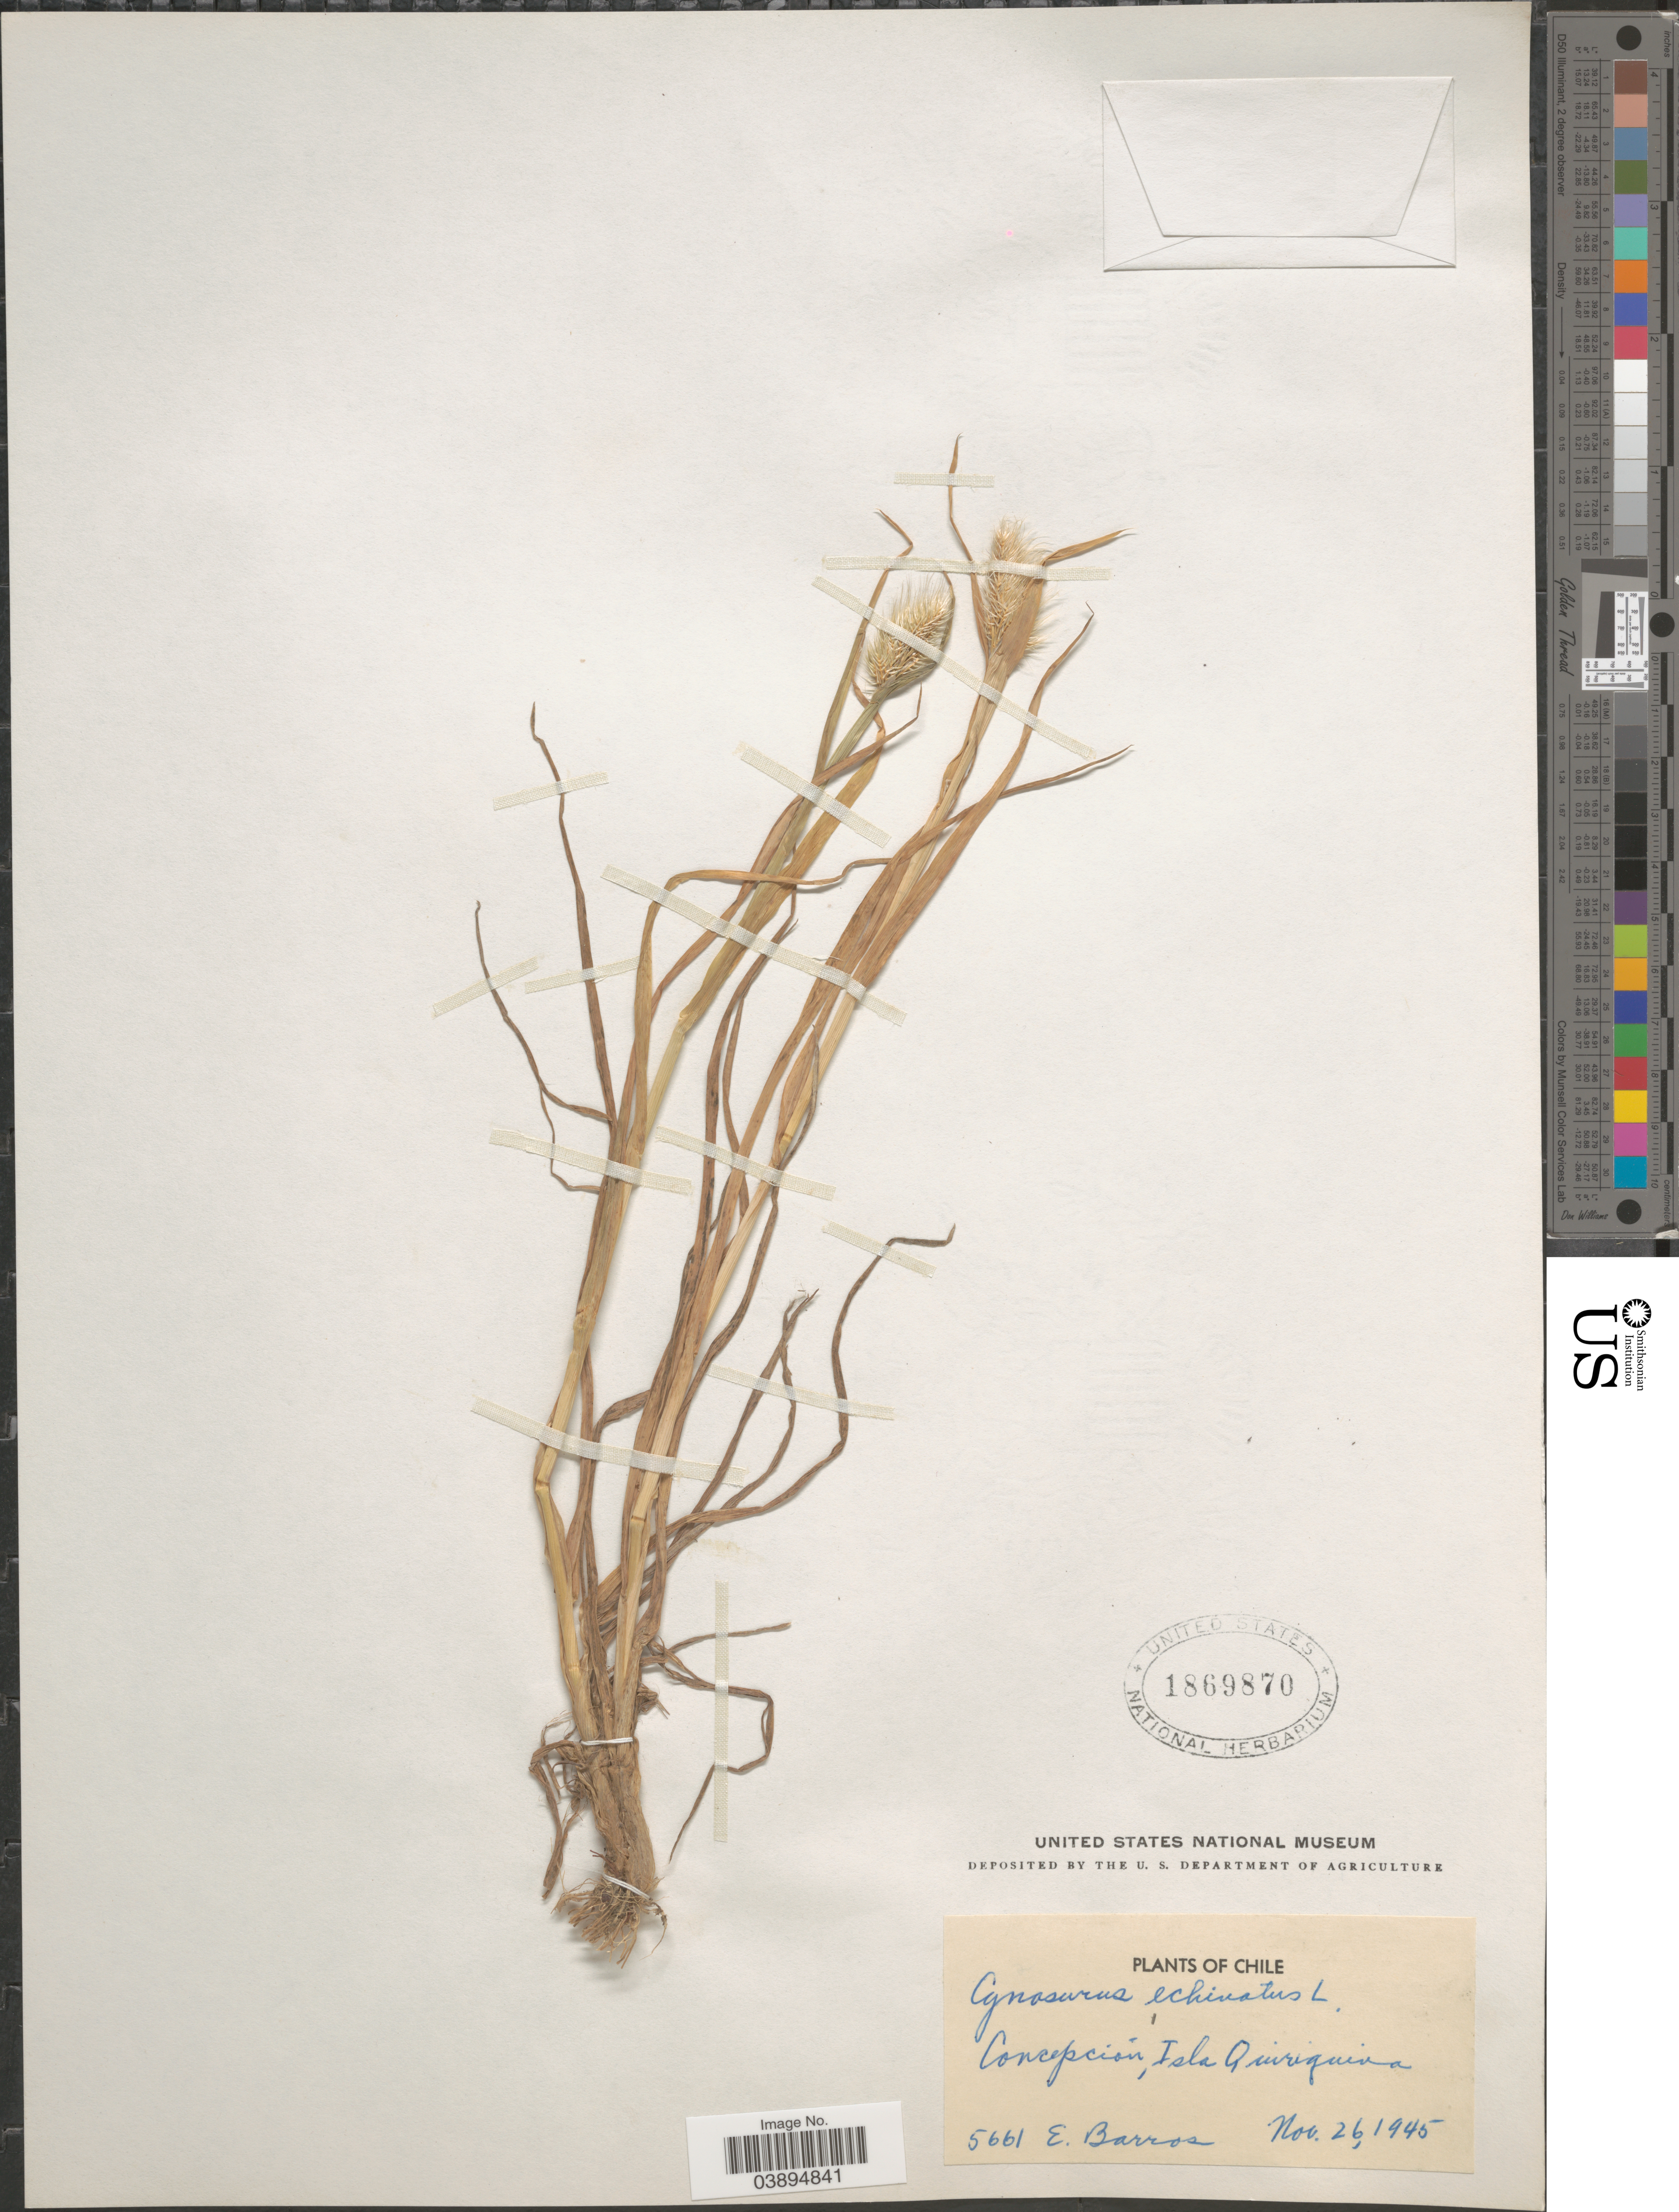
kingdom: Plantae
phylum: Tracheophyta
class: Liliopsida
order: Poales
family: Poaceae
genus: Cynosurus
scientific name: Cynosurus echinatus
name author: L.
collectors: E. Barros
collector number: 5661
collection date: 1945-11-26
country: Chile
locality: Concepción, Isla Quiriquina.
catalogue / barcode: US 1869870